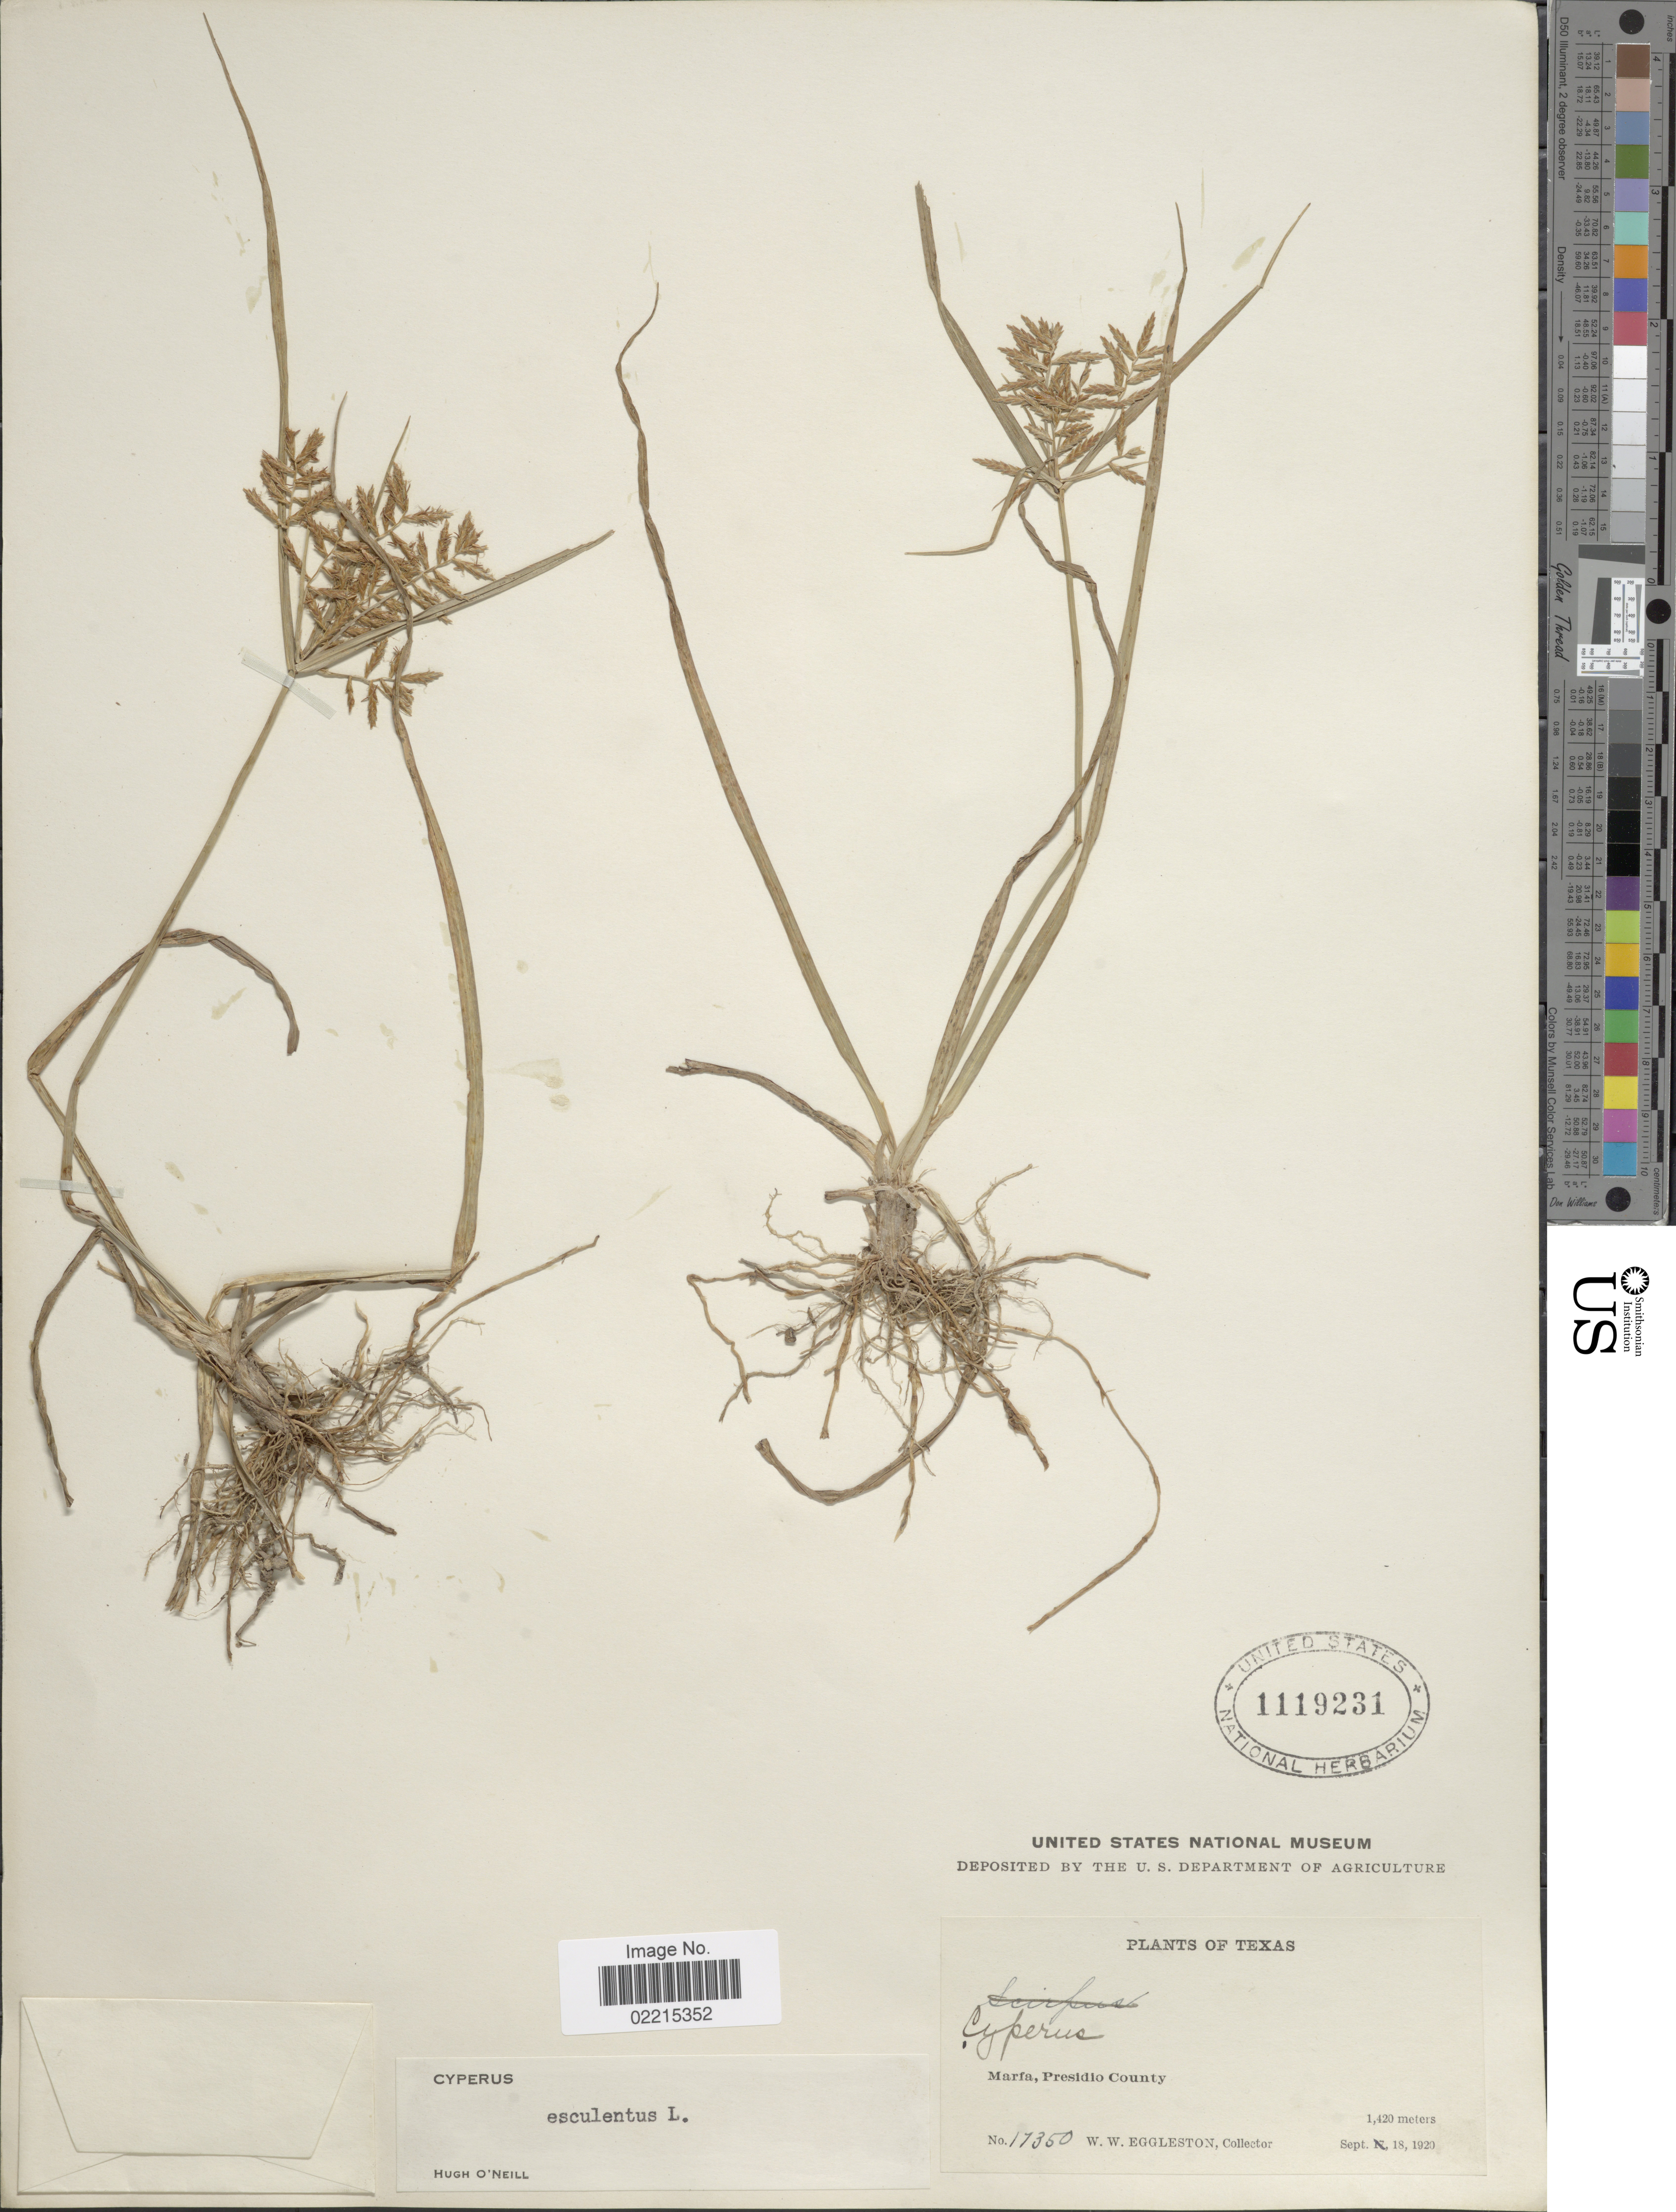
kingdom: Plantae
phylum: Tracheophyta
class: Liliopsida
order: Poales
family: Cyperaceae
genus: Cyperus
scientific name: Cyperus esculentus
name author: L.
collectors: W. W. Eggleston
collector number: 17350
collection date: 1920-09-18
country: United States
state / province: Texas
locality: Marfa, Presidio County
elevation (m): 1420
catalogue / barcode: US 1119231